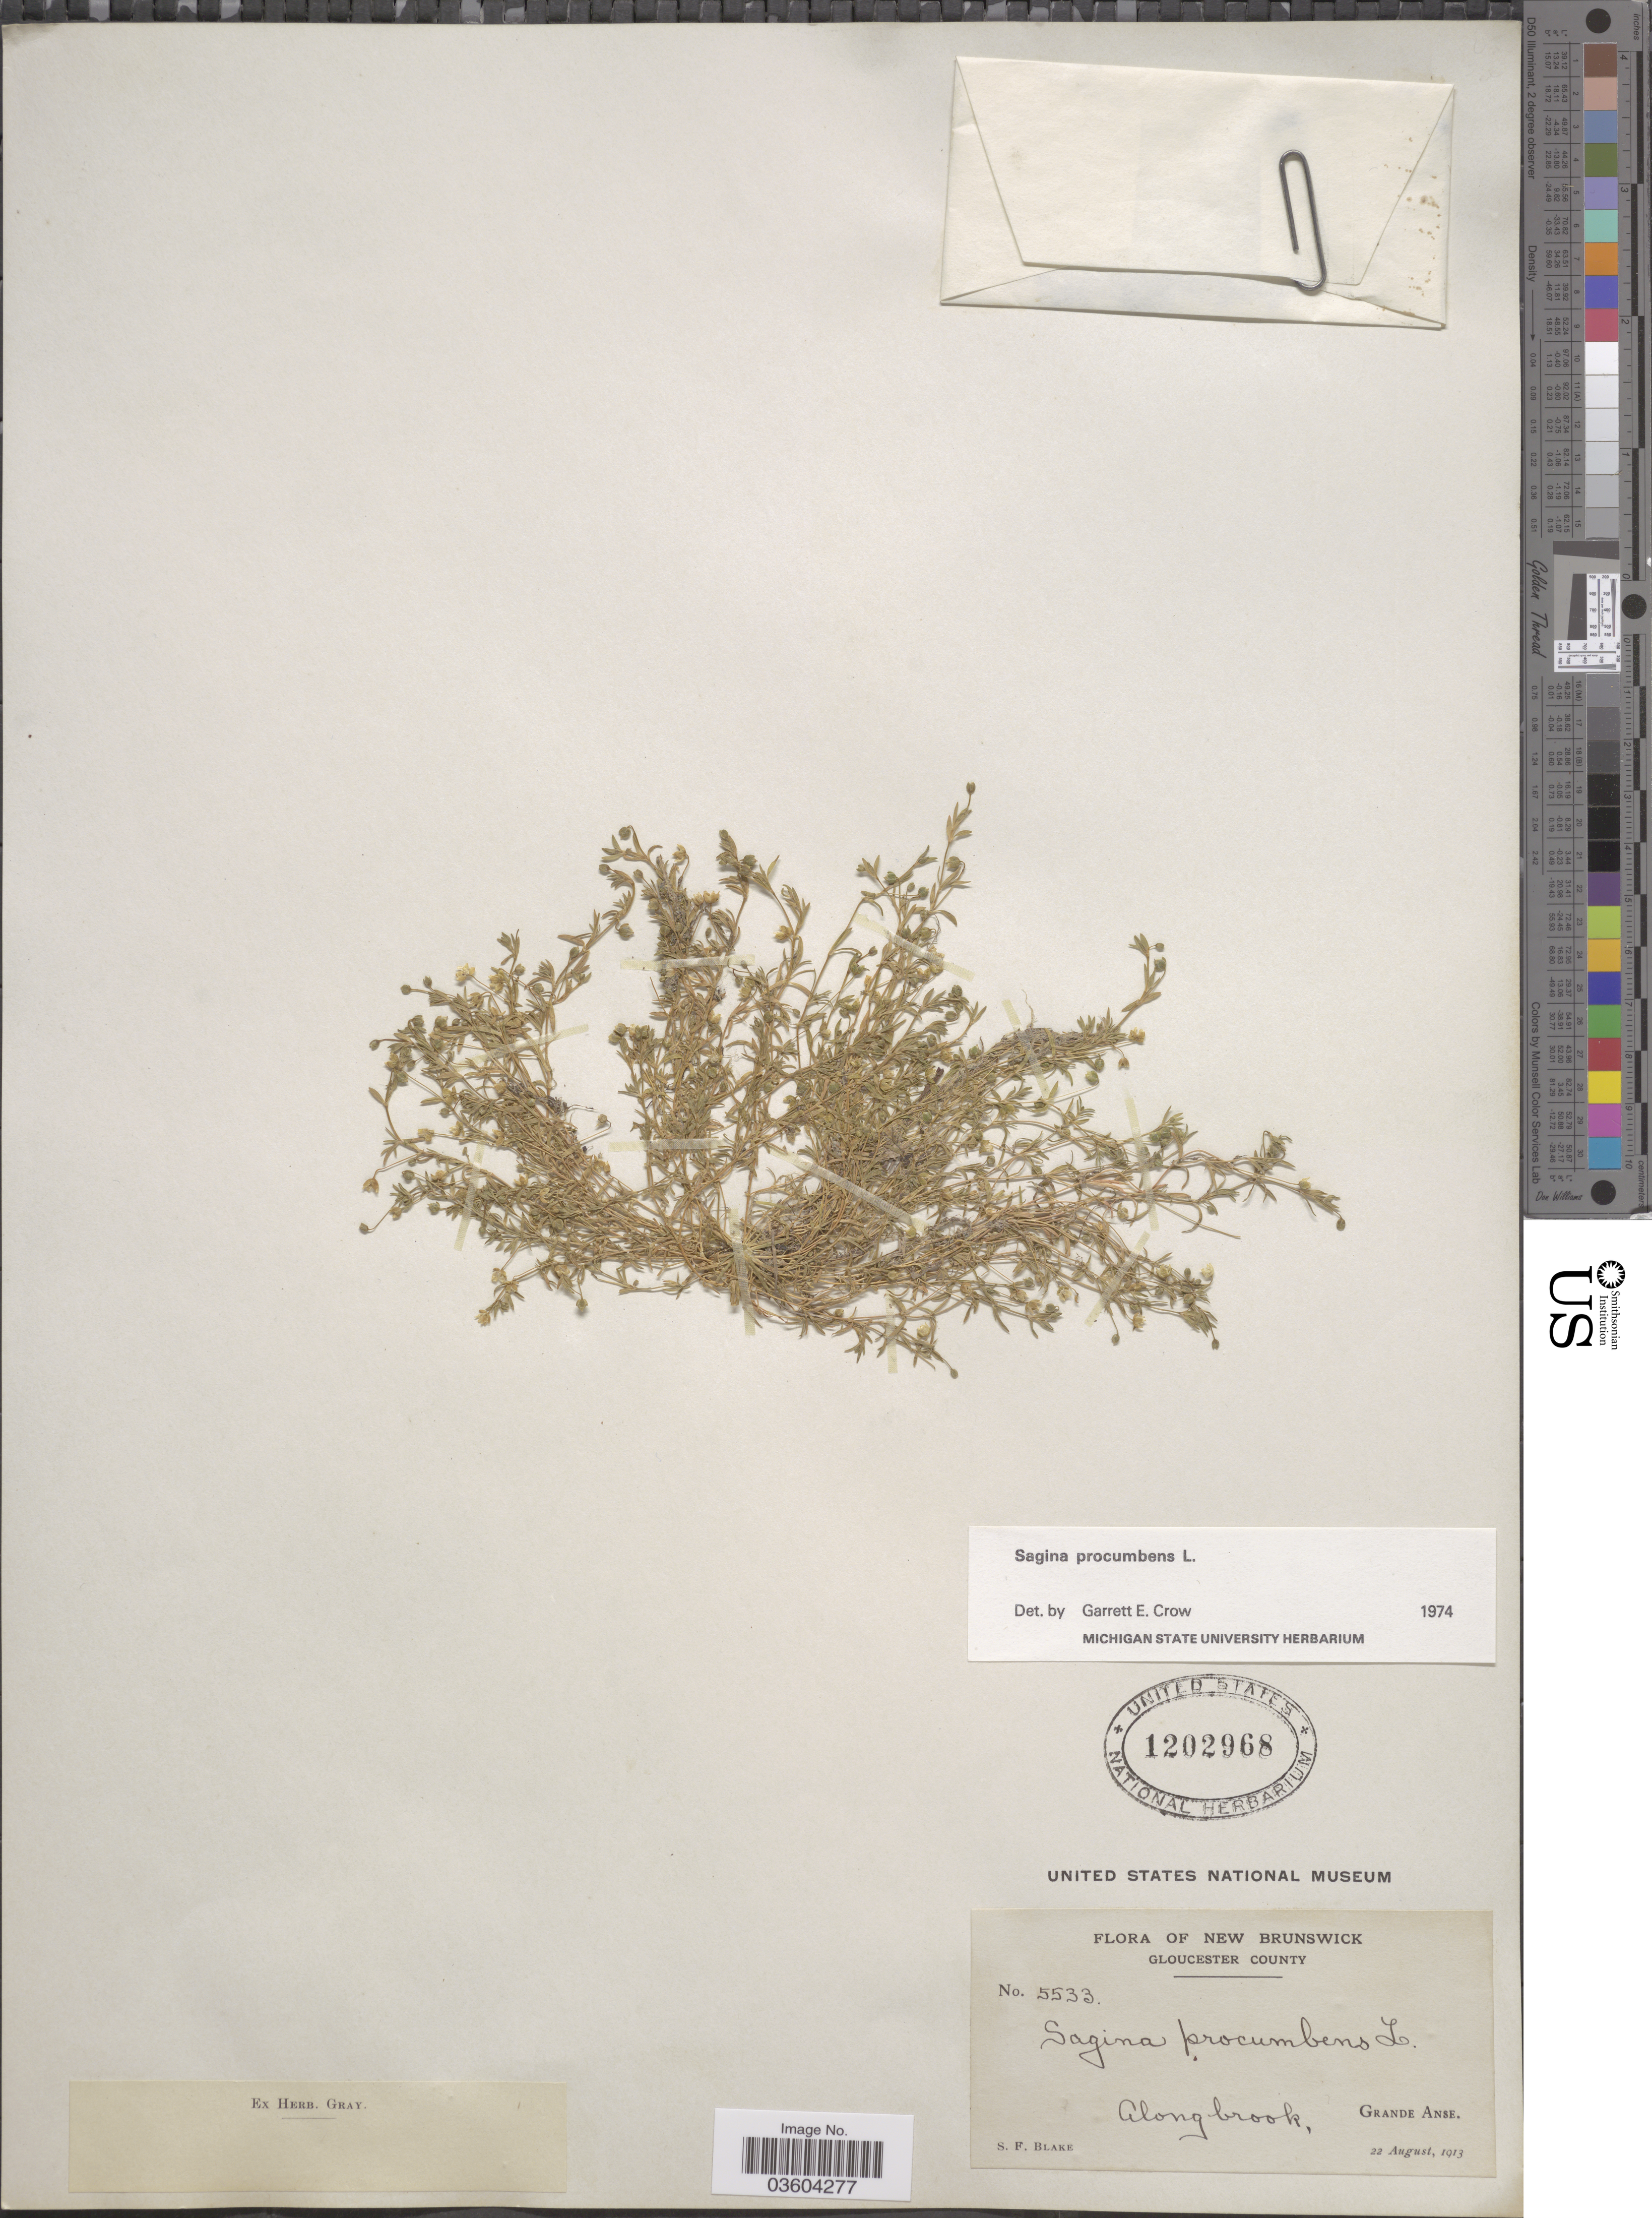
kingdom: Plantae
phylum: Tracheophyta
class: Magnoliopsida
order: Caryophyllales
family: Caryophyllaceae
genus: Sagina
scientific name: Sagina procumbens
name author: L.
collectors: S. Blake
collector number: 5533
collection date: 1913-08-22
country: Canada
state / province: New Brunswick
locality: Gloucester County. Along brook, Grande Anse.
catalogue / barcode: US 1202968